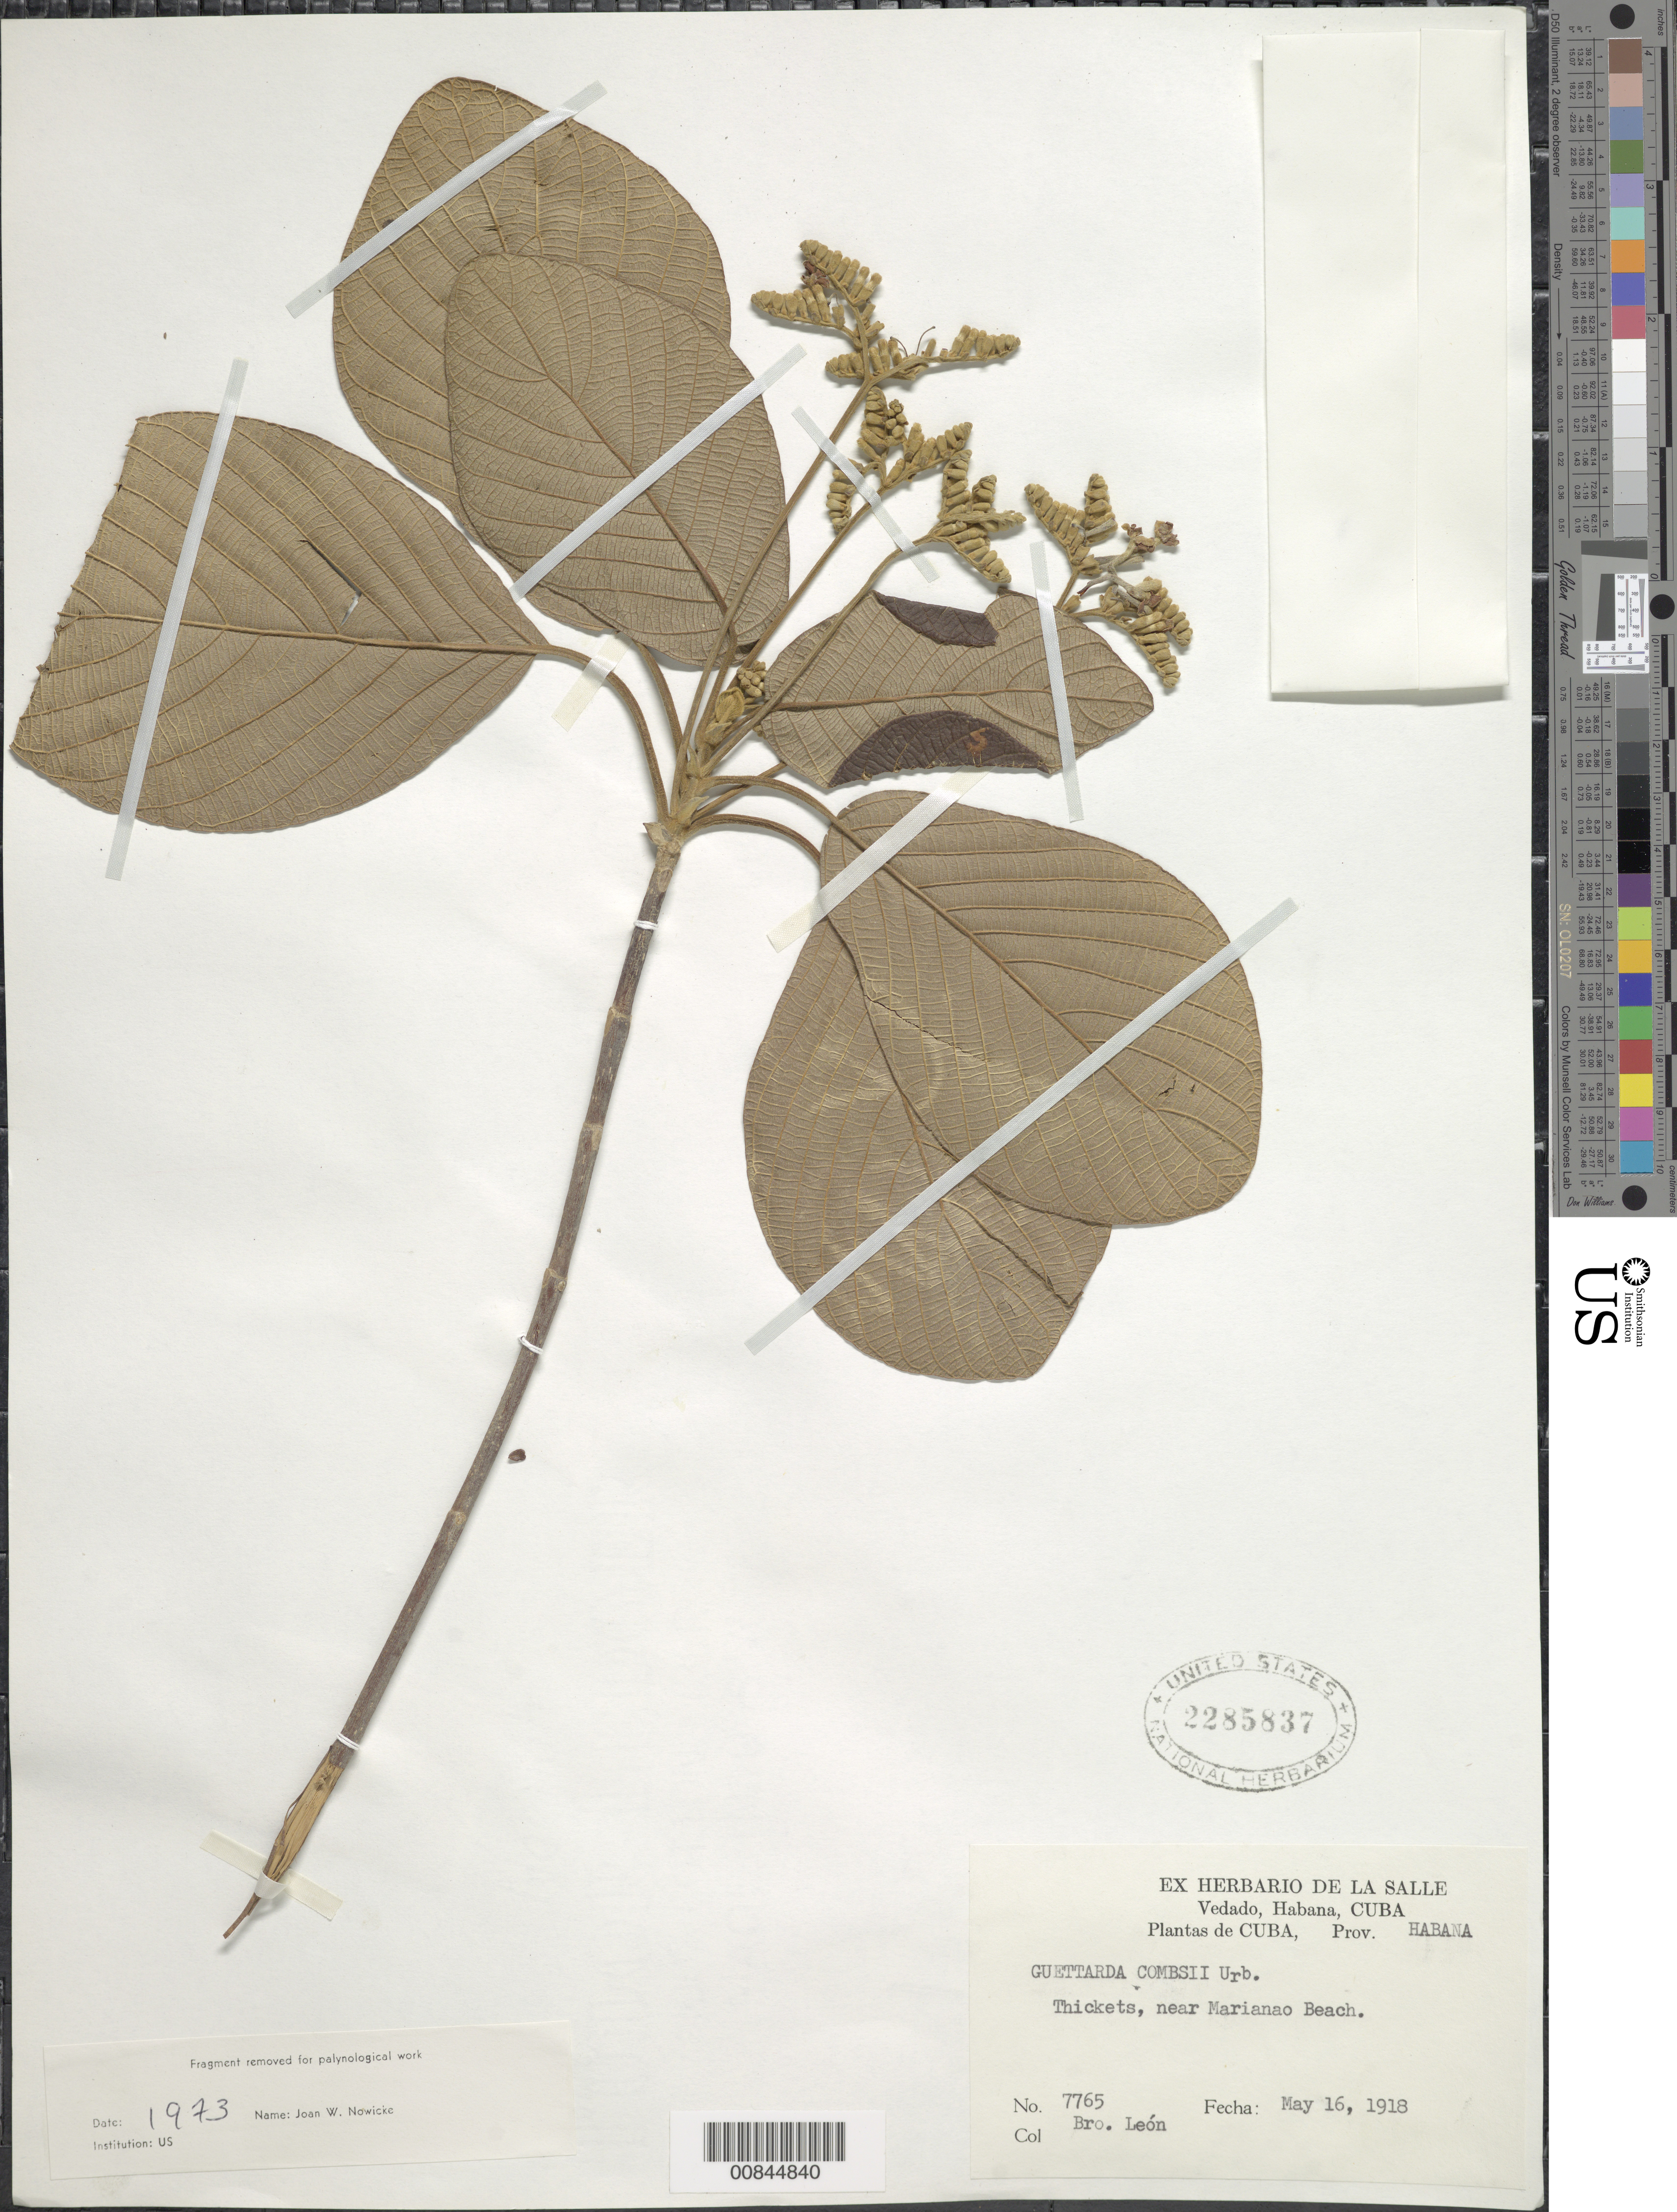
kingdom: Plantae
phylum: Tracheophyta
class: Magnoliopsida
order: Gentianales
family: Rubiaceae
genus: Guettarda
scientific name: Guettarda combsii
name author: Urb.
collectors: Bro. León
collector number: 7765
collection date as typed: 16 May 1918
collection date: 1918-05-16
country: Cuba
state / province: La Habana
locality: Near Marianao Beach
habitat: Thickets near beach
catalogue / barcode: US 2285837